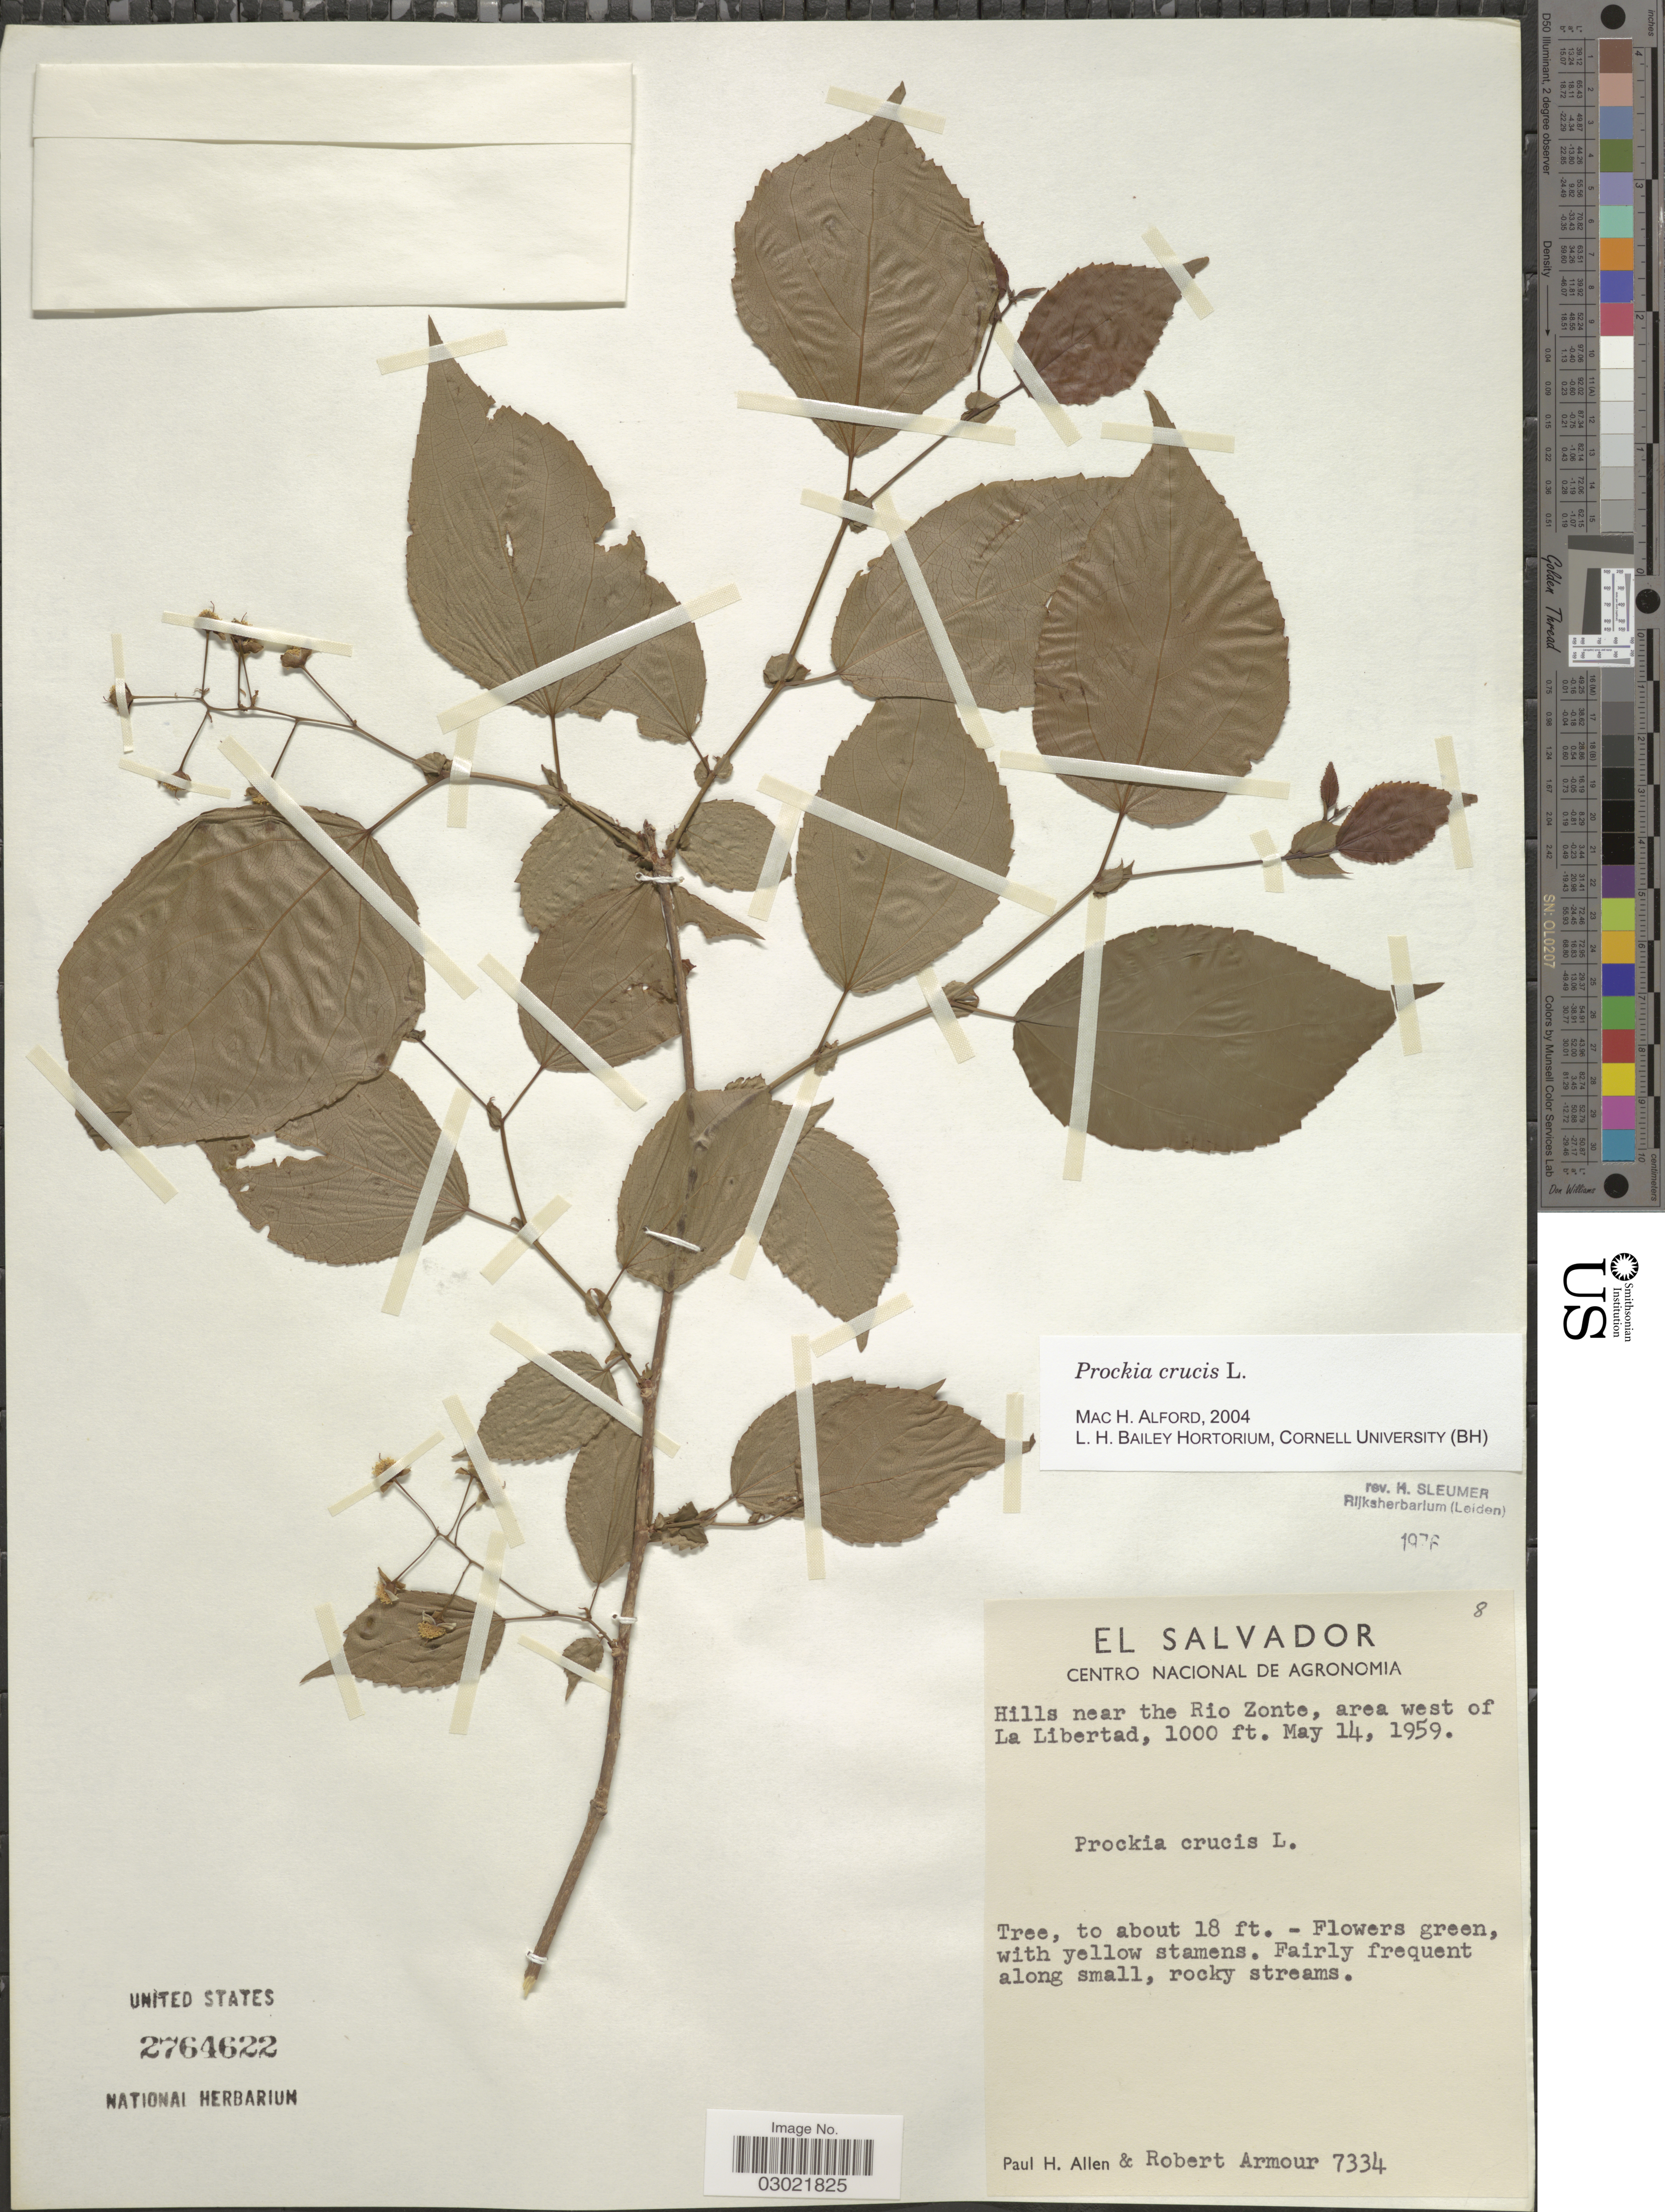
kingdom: Plantae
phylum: Tracheophyta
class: Magnoliopsida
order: Malpighiales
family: Salicaceae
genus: Prockia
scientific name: Prockia crucis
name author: P. Browne ex L.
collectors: P. H. Allen & R. Armour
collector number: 7334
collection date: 1959-05-14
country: El Salvador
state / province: La Libertad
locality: Hills near the Rio Zonte, area west of La Libertad.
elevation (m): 305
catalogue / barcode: US 2764622